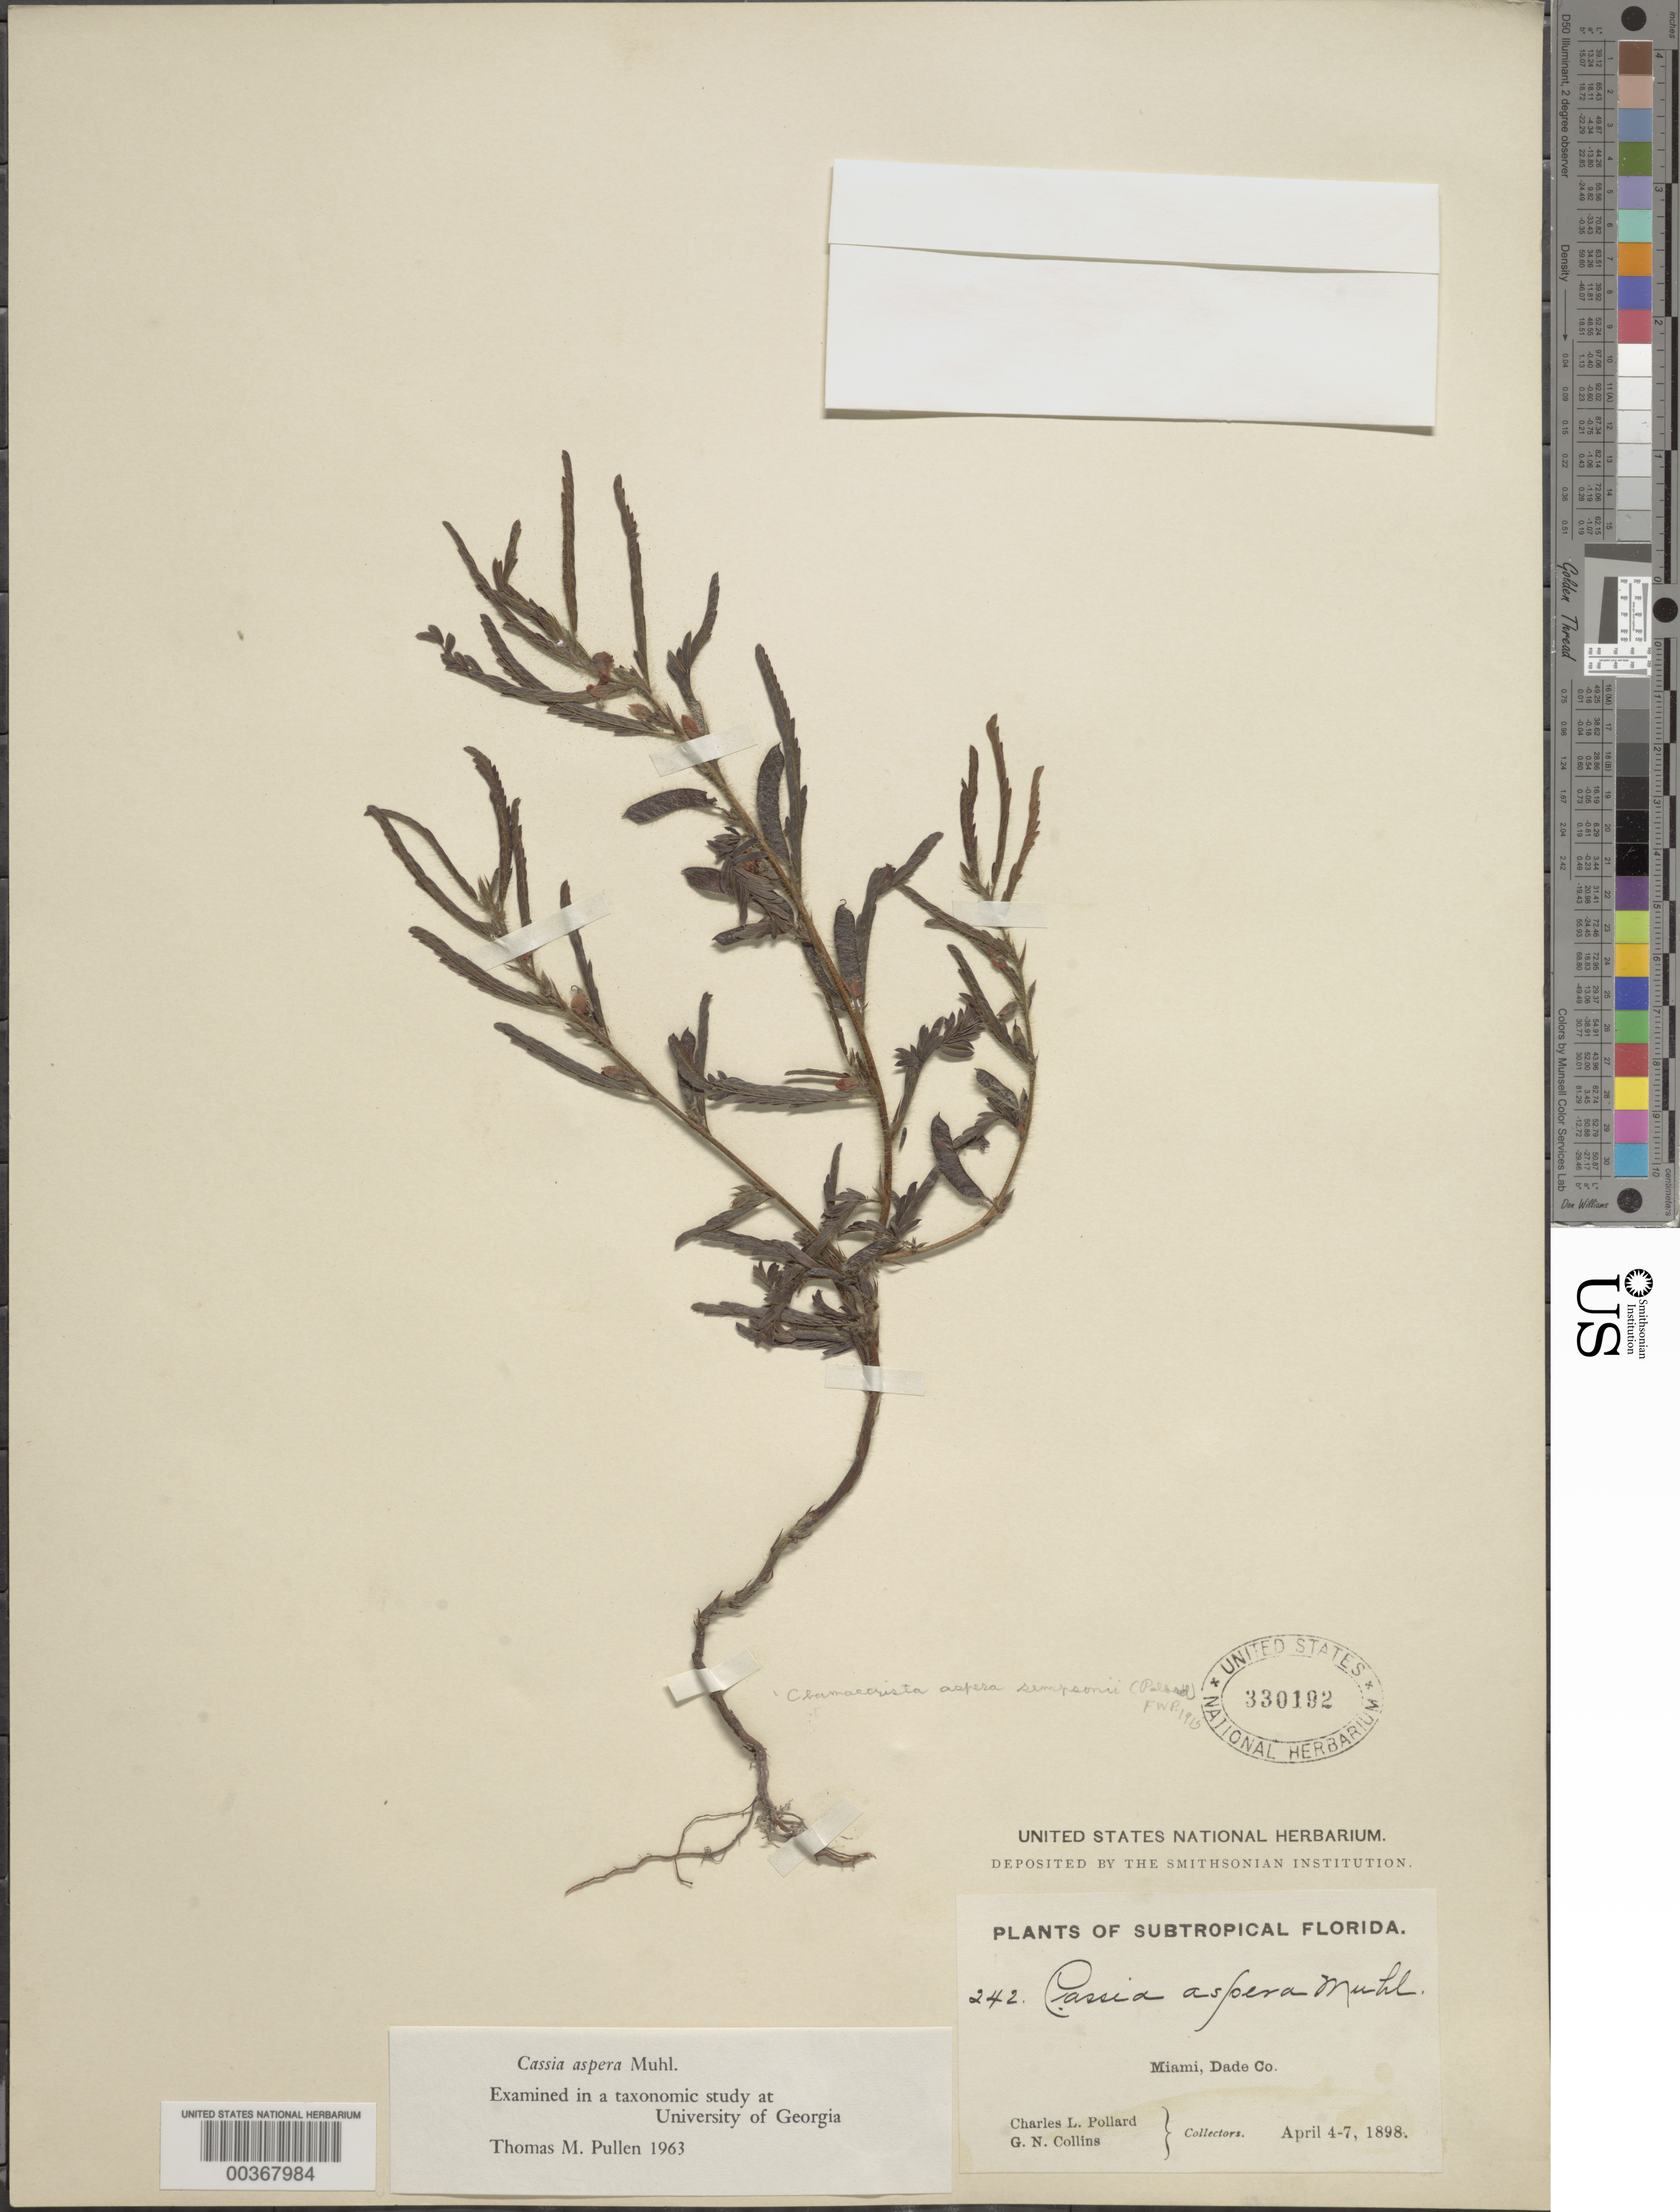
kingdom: Plantae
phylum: Tracheophyta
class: Magnoliopsida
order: Fabales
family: Fabaceae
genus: Chamaecrista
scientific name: Chamaecrista nictitans var. aspera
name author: (Muhl. ex Elliot) H.S. Irwin & Barneby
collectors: C. L. Pollard & G. Collins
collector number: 242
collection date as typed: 04 Apr 1898 to 07 Apr 1898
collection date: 1898-04-04/1898-04-07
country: United States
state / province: Florida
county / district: Dade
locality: Miami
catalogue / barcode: US 330192